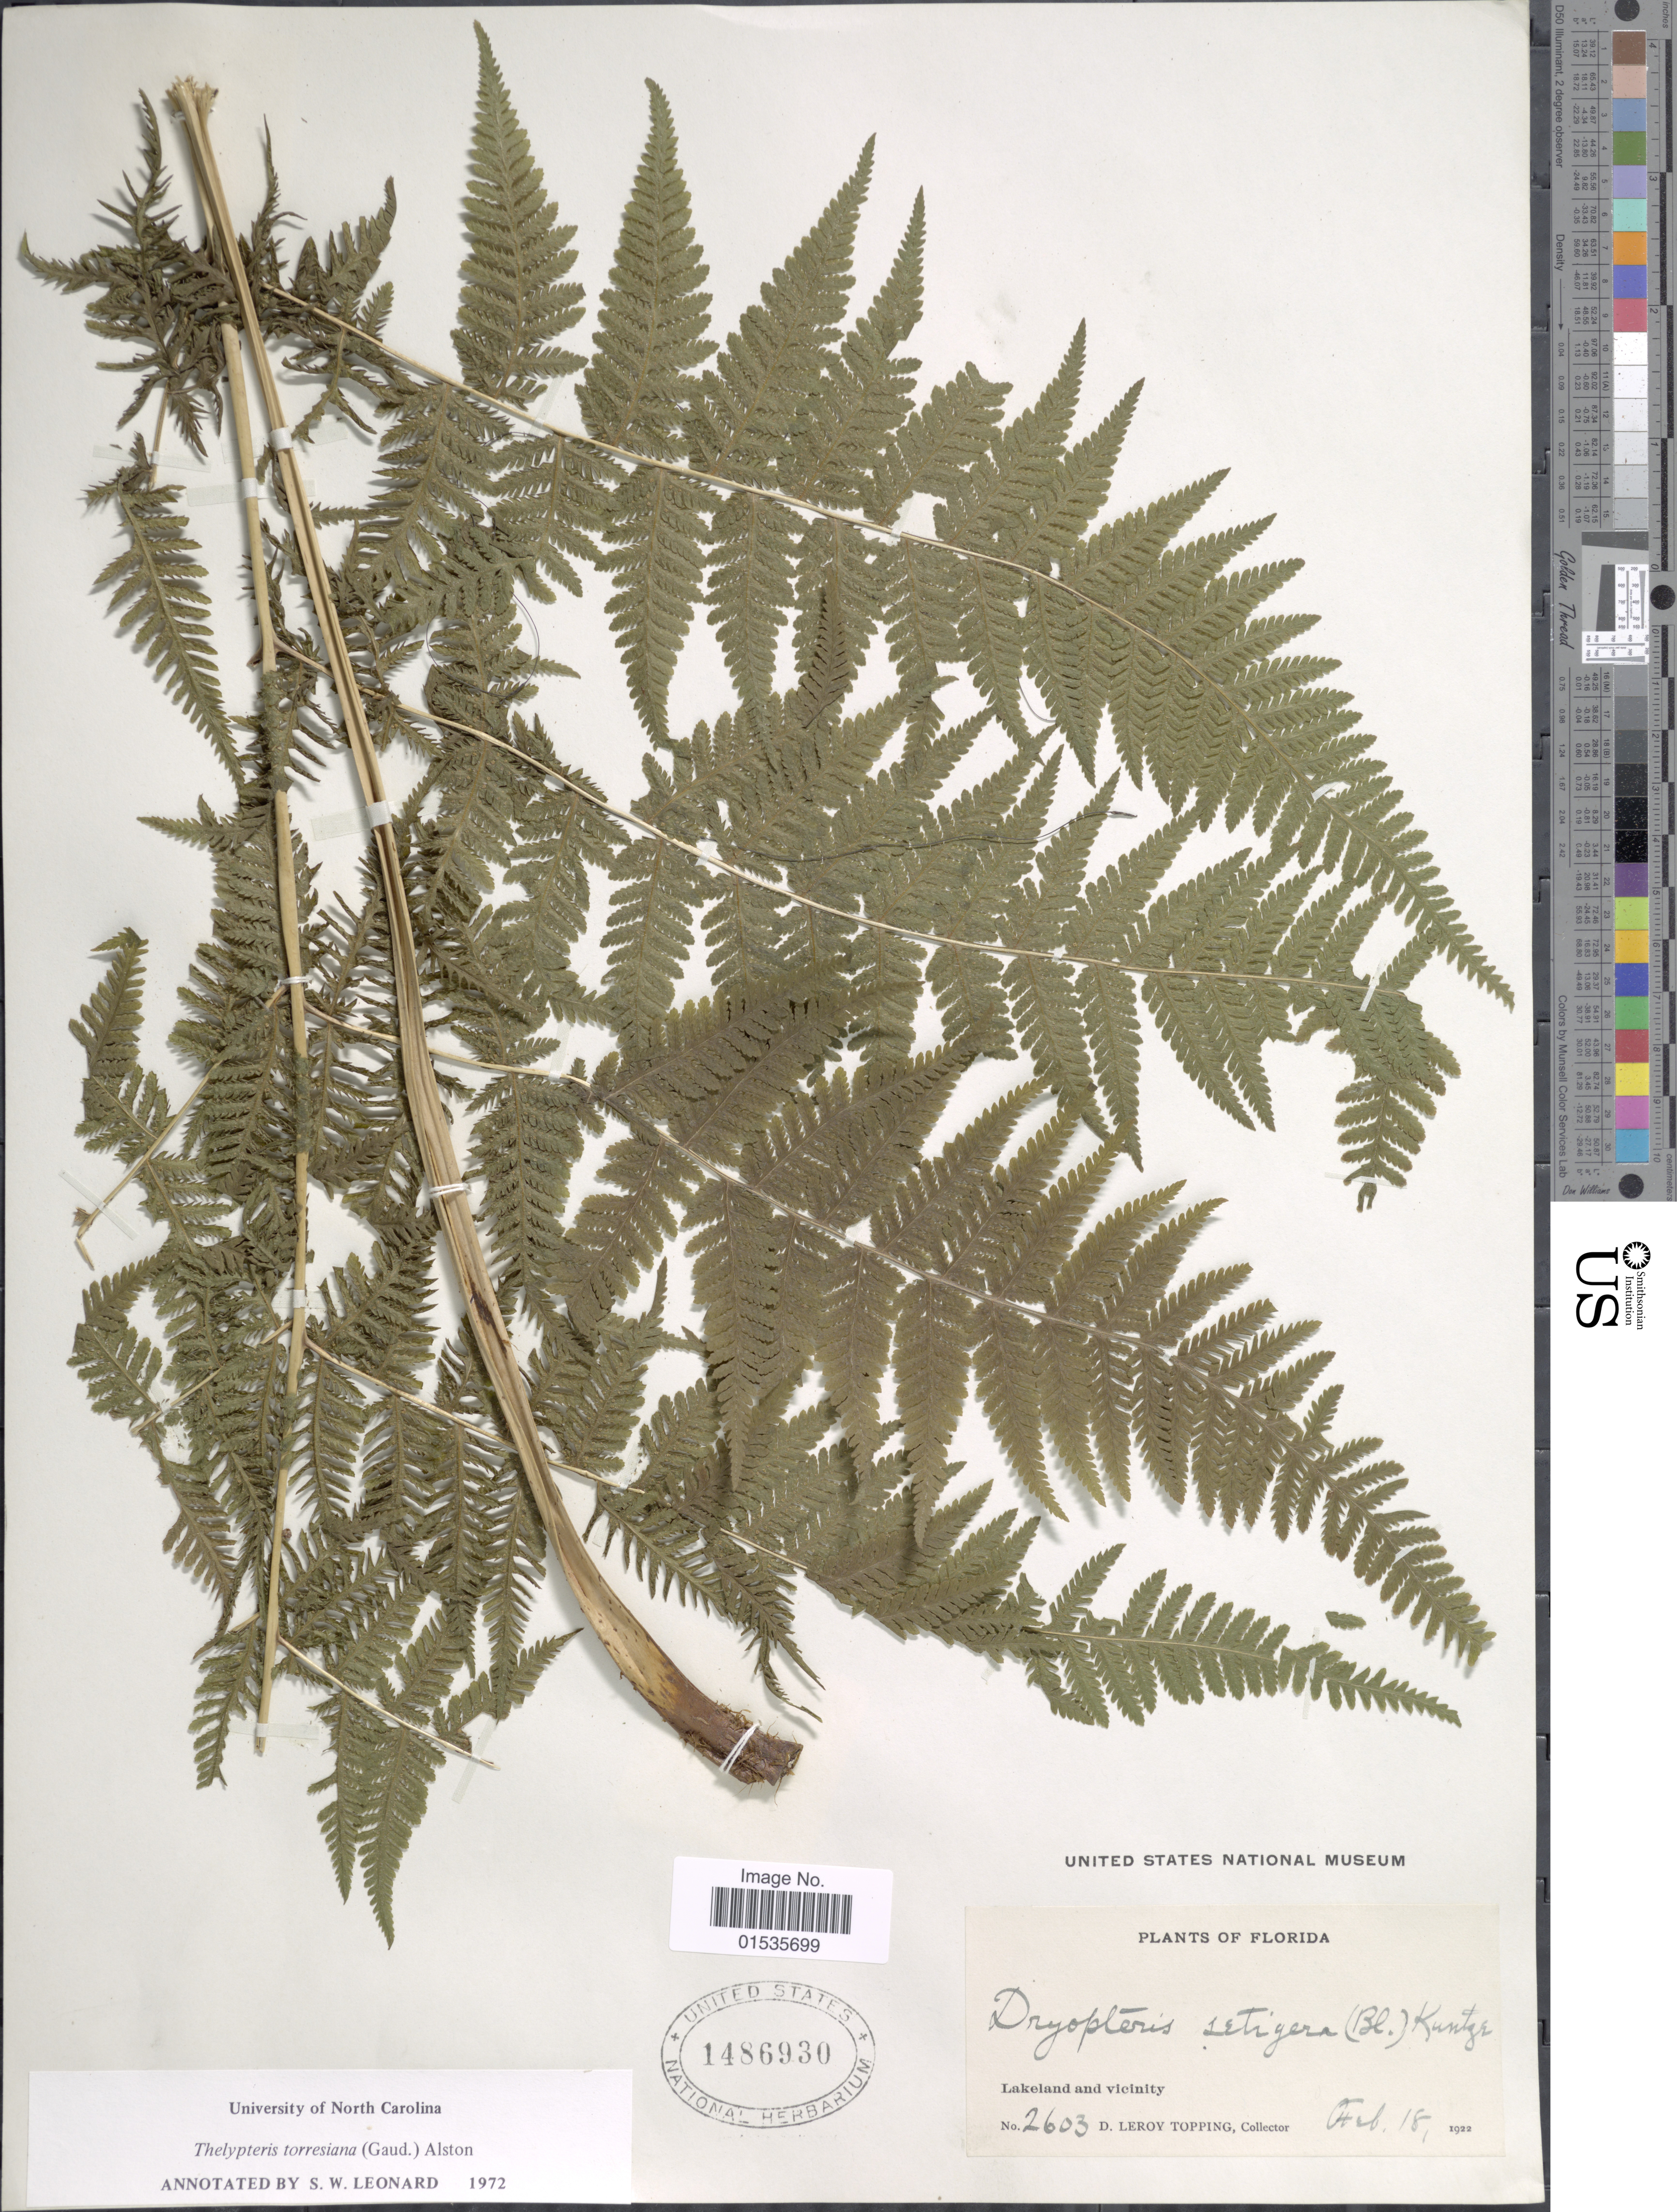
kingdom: Plantae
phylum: Tracheophyta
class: Polypodiopsida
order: Polypodiales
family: Thelypteridaceae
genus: Macrothelypteris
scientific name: Macrothelypteris torresiana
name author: (Gaudich.) Ching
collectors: D. L. Topping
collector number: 2603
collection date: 1922-02-18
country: United States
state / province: Florida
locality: Florida, Lakeland and vicinity.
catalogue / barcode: US 1486930